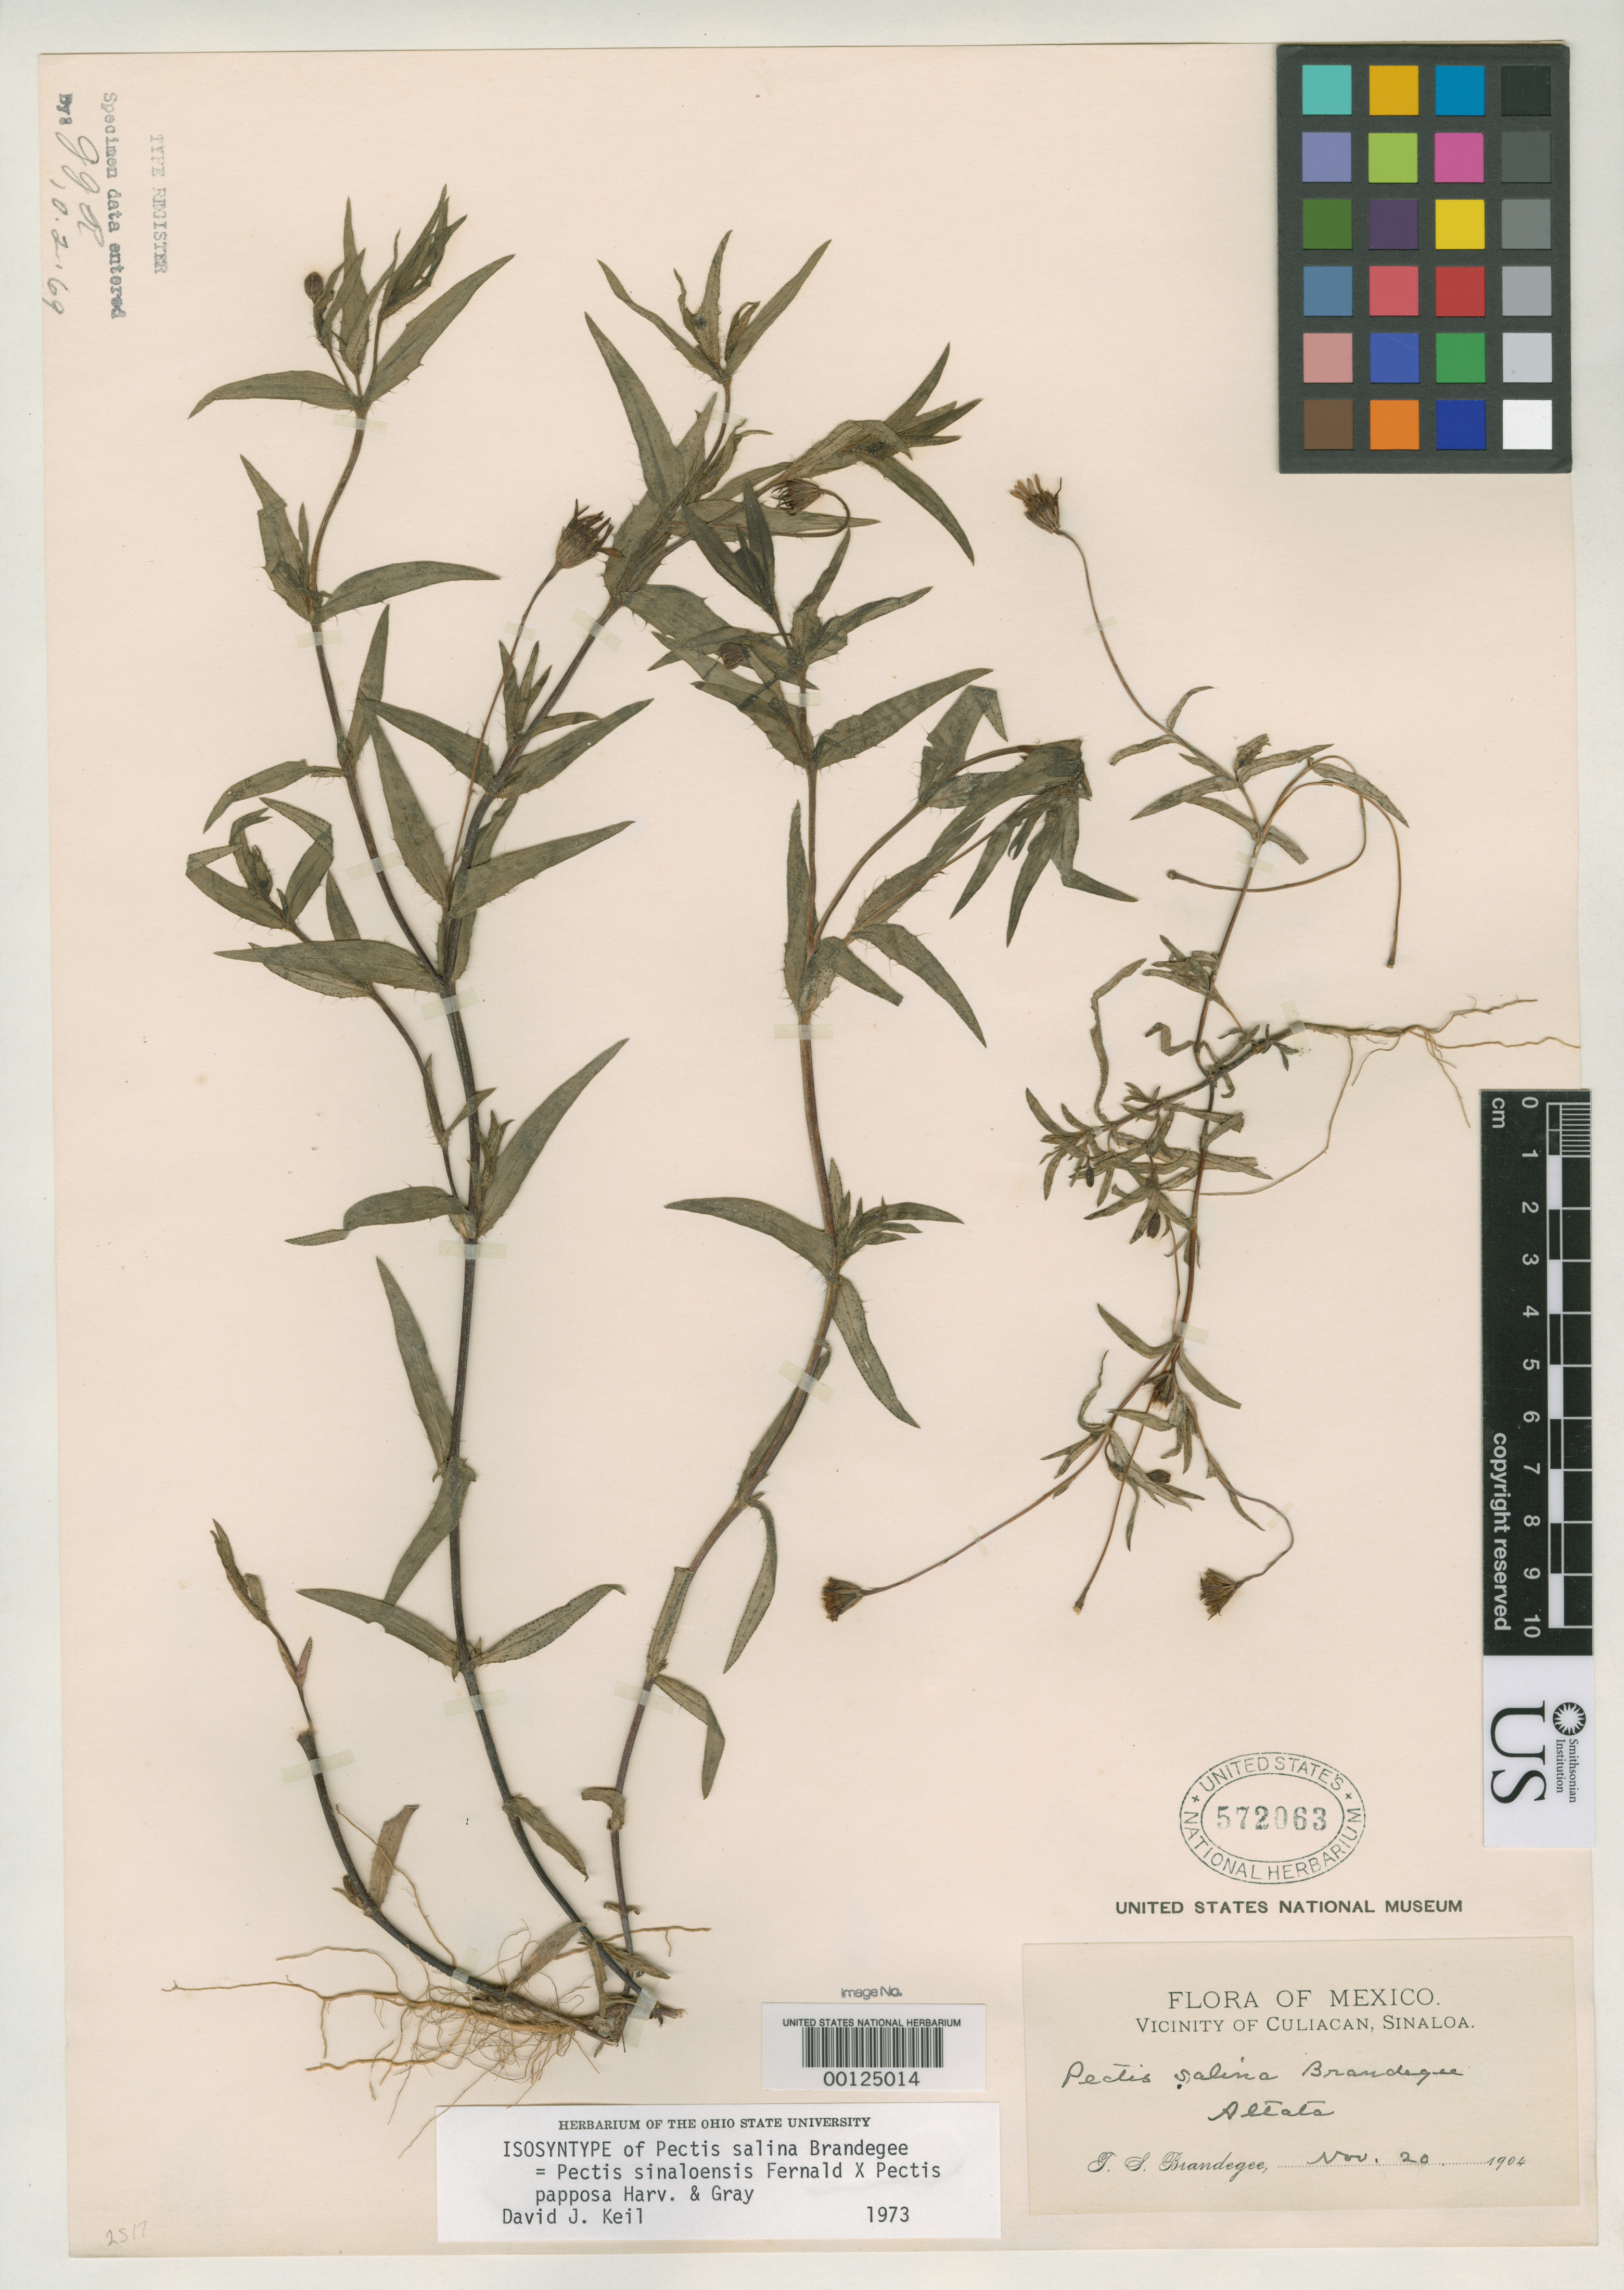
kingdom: Plantae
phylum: Tracheophyta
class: Magnoliopsida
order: Asterales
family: Asteraceae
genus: Pectis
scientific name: Pectis salina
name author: Brandegee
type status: Isosyntype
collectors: T. S. Brandegee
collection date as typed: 20 Nov 1904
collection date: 1904-11-20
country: Mexico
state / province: Sinaloa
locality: Altata.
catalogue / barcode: US 572063